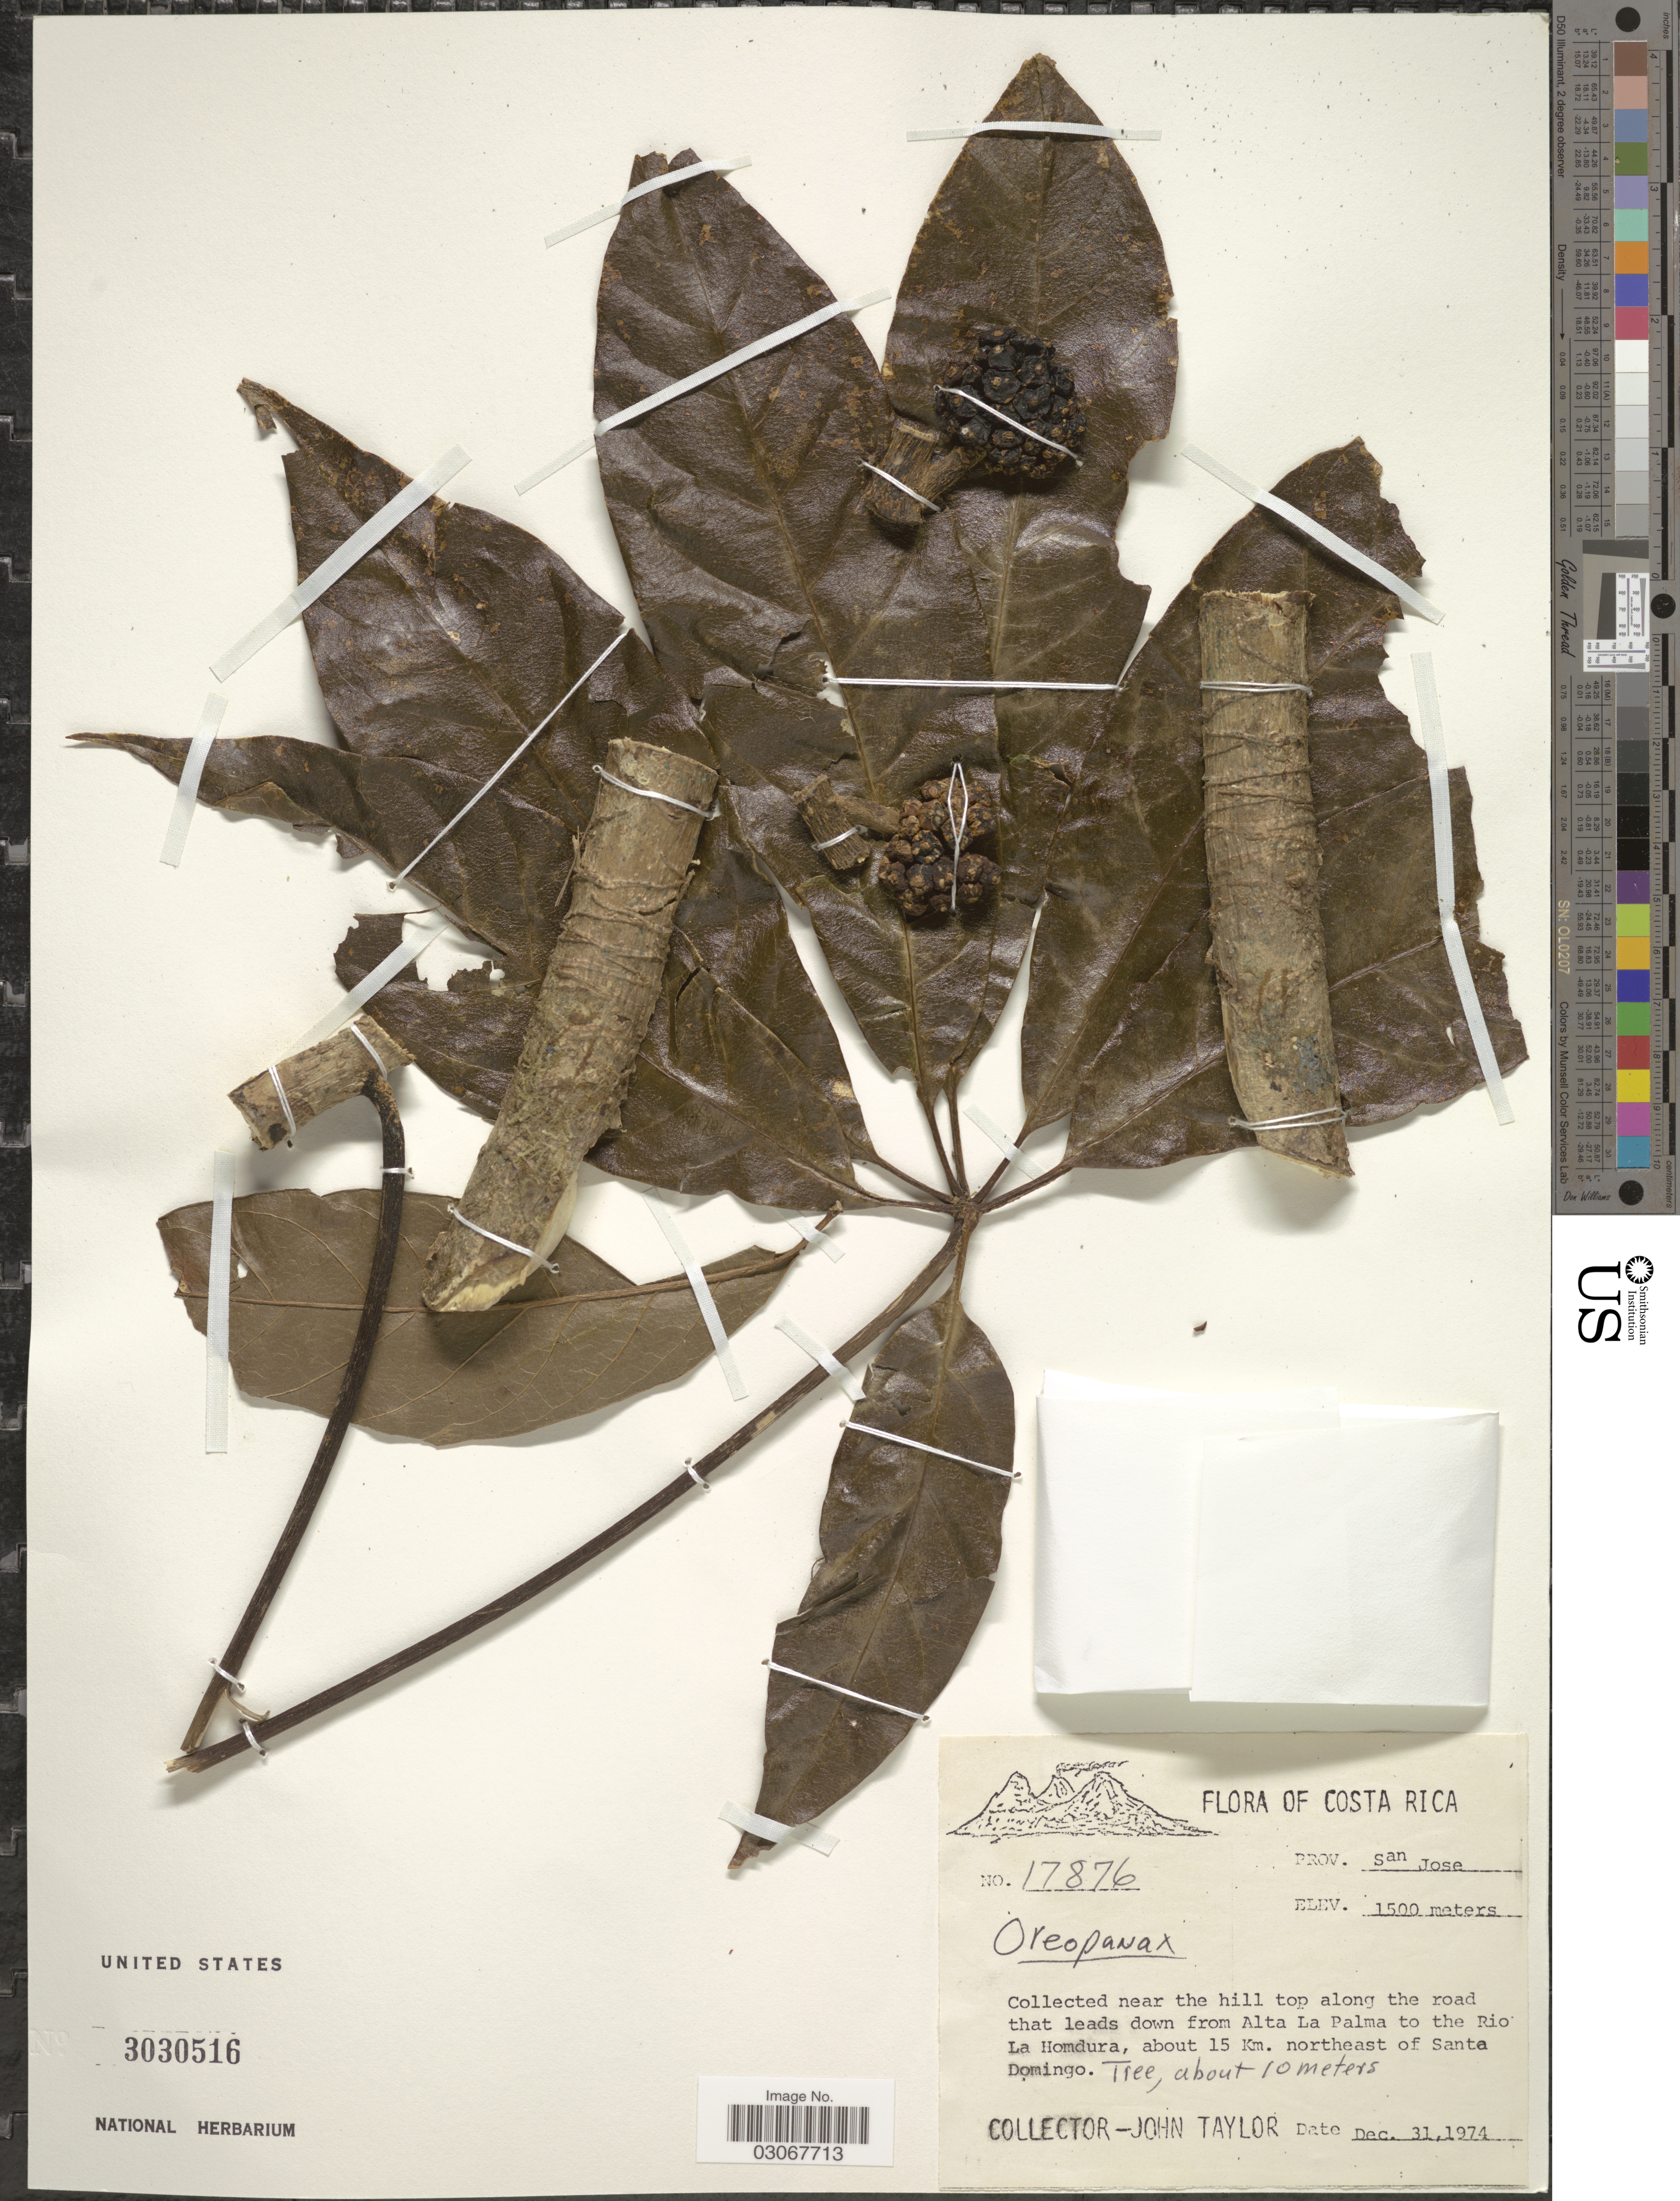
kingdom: Plantae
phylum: Tracheophyta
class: Magnoliopsida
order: Apiales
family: Araliaceae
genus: Oreopanax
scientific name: Oreopanax sp.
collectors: J. Taylor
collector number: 17876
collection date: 1974-12-31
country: Costa Rica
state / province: San José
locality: Near the hill top along the road that leads down from Alta La Palma to the Rio La Homdura, about 15 Km. northeast of Santa Domingo.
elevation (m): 1500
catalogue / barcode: US 3030516